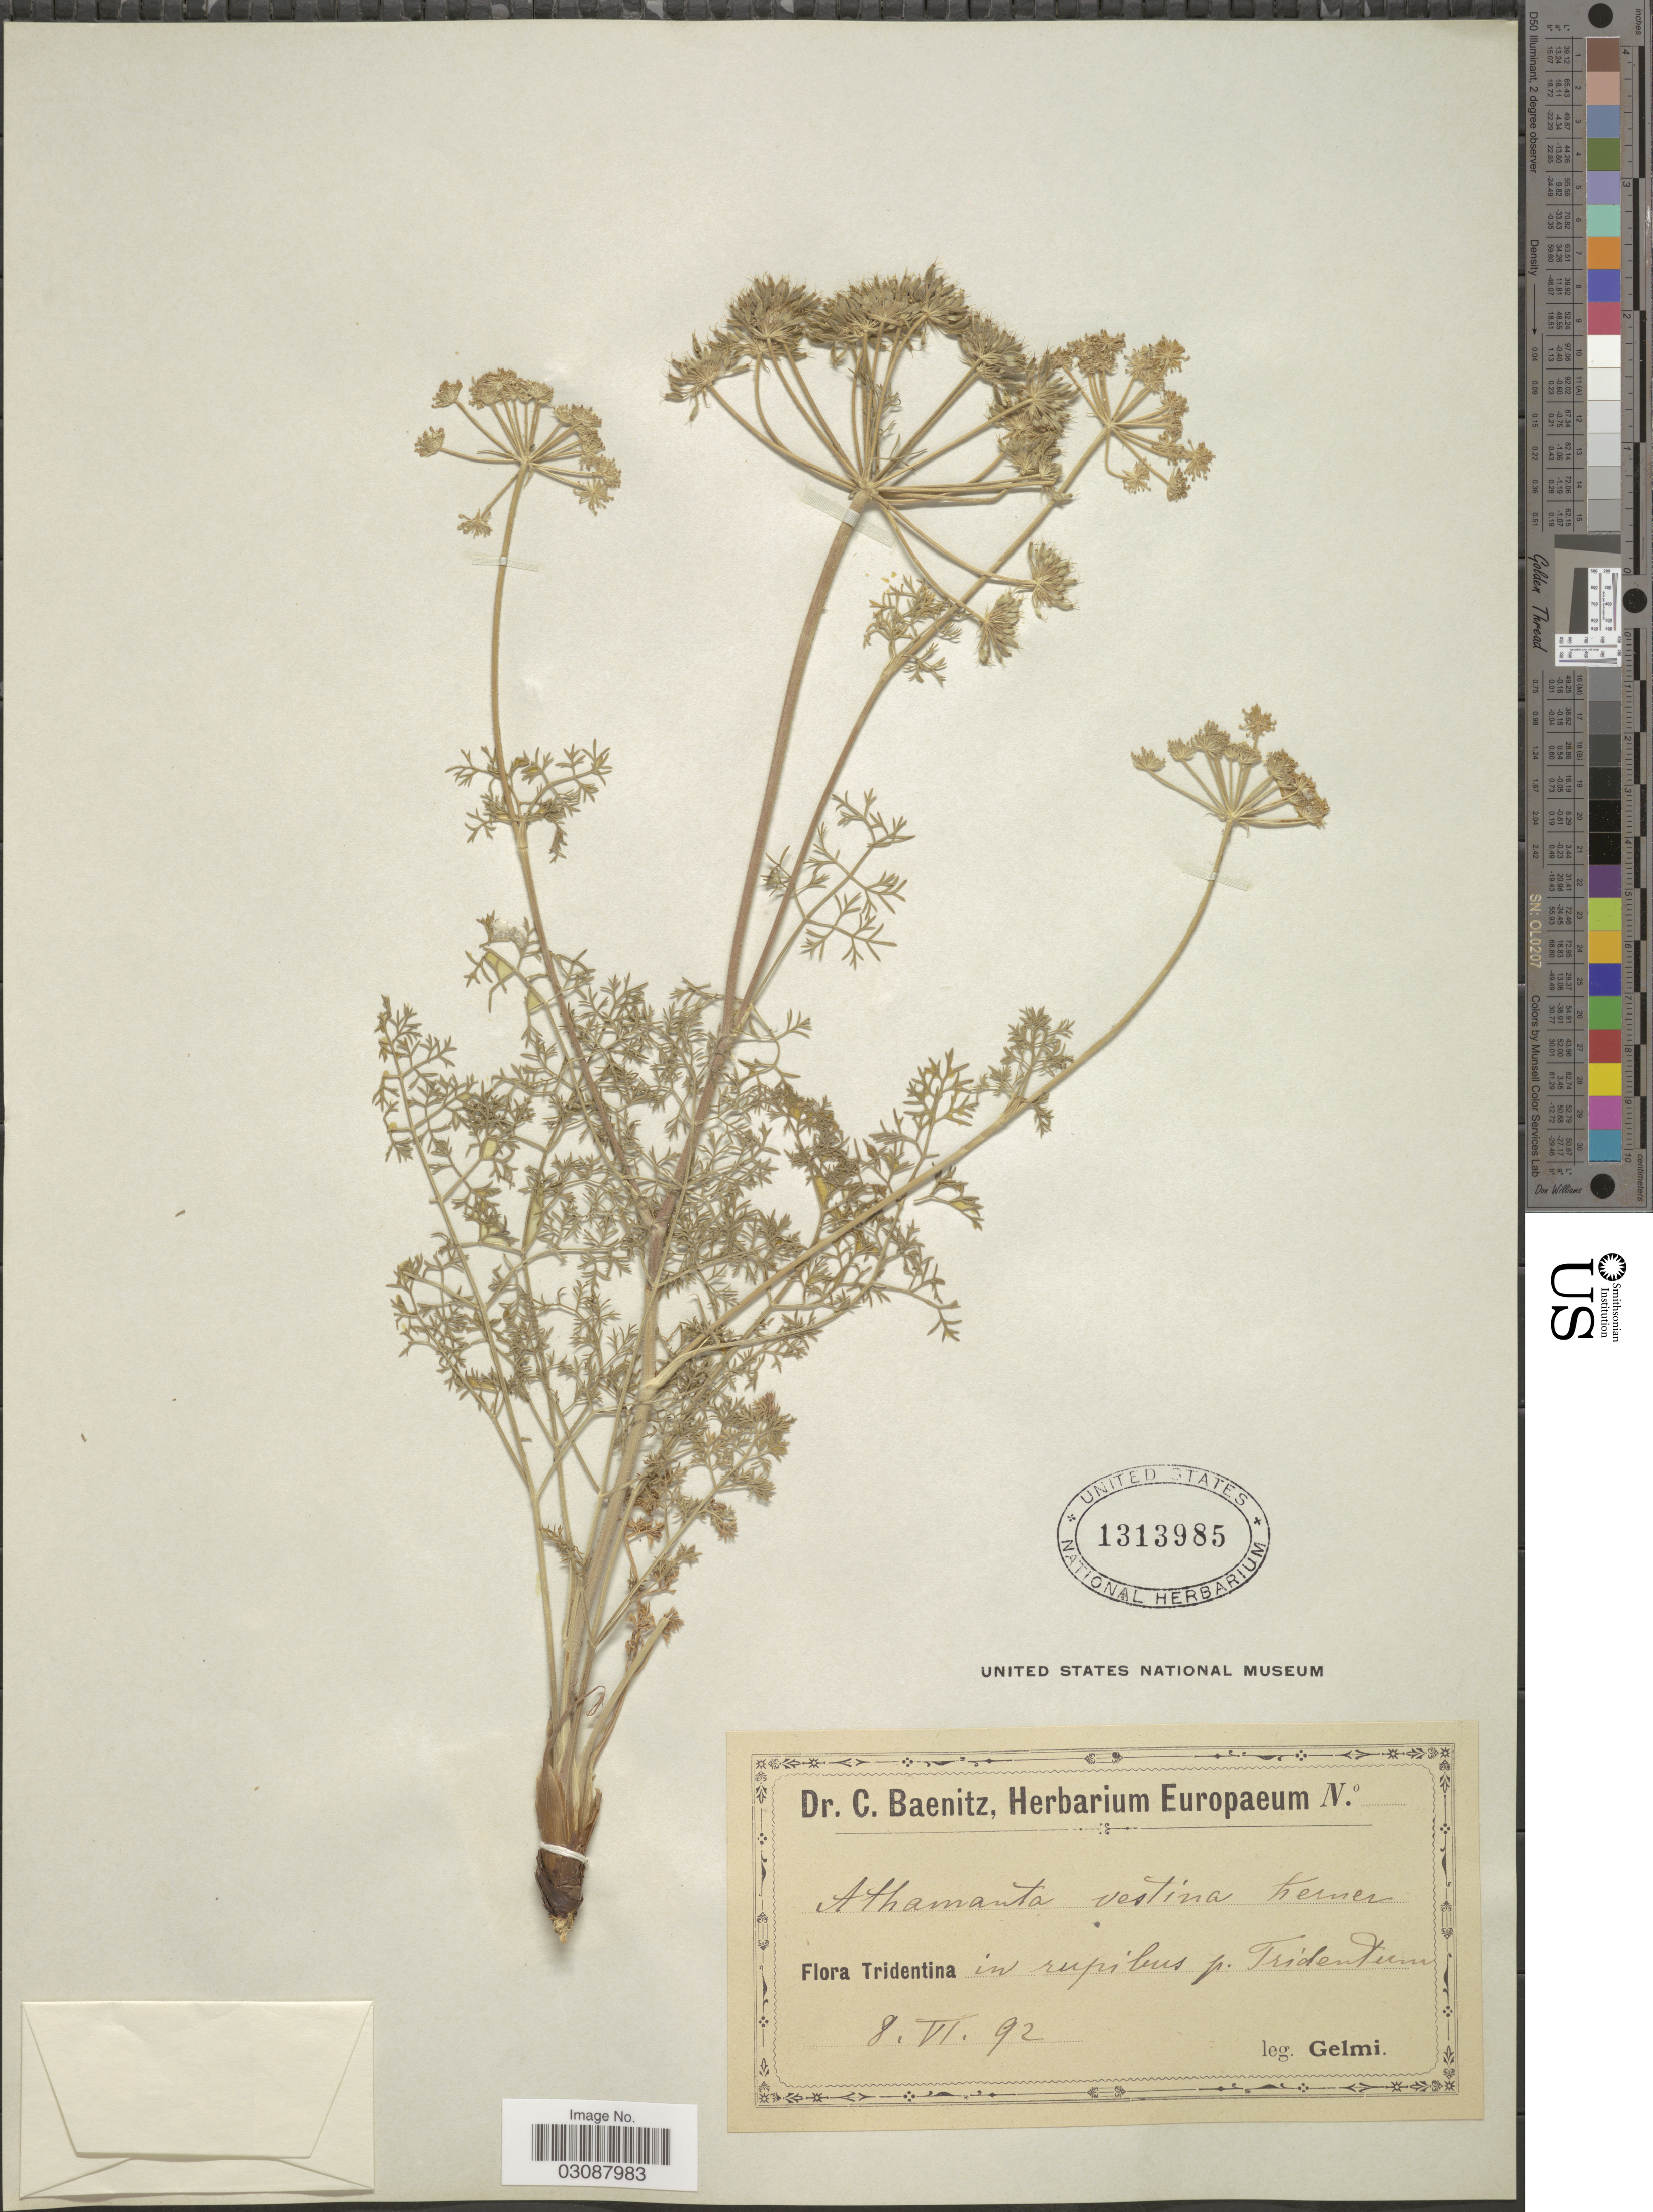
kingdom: Plantae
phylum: Tracheophyta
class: Magnoliopsida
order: Apiales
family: Apiaceae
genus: Athamanta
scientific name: Athamanta vestina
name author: A. Kern.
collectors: -. Gelmi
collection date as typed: Transcribed d/m/y: 8/6/92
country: Italy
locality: Tridentina in rupibus p. Tridentum.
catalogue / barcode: US 1313985